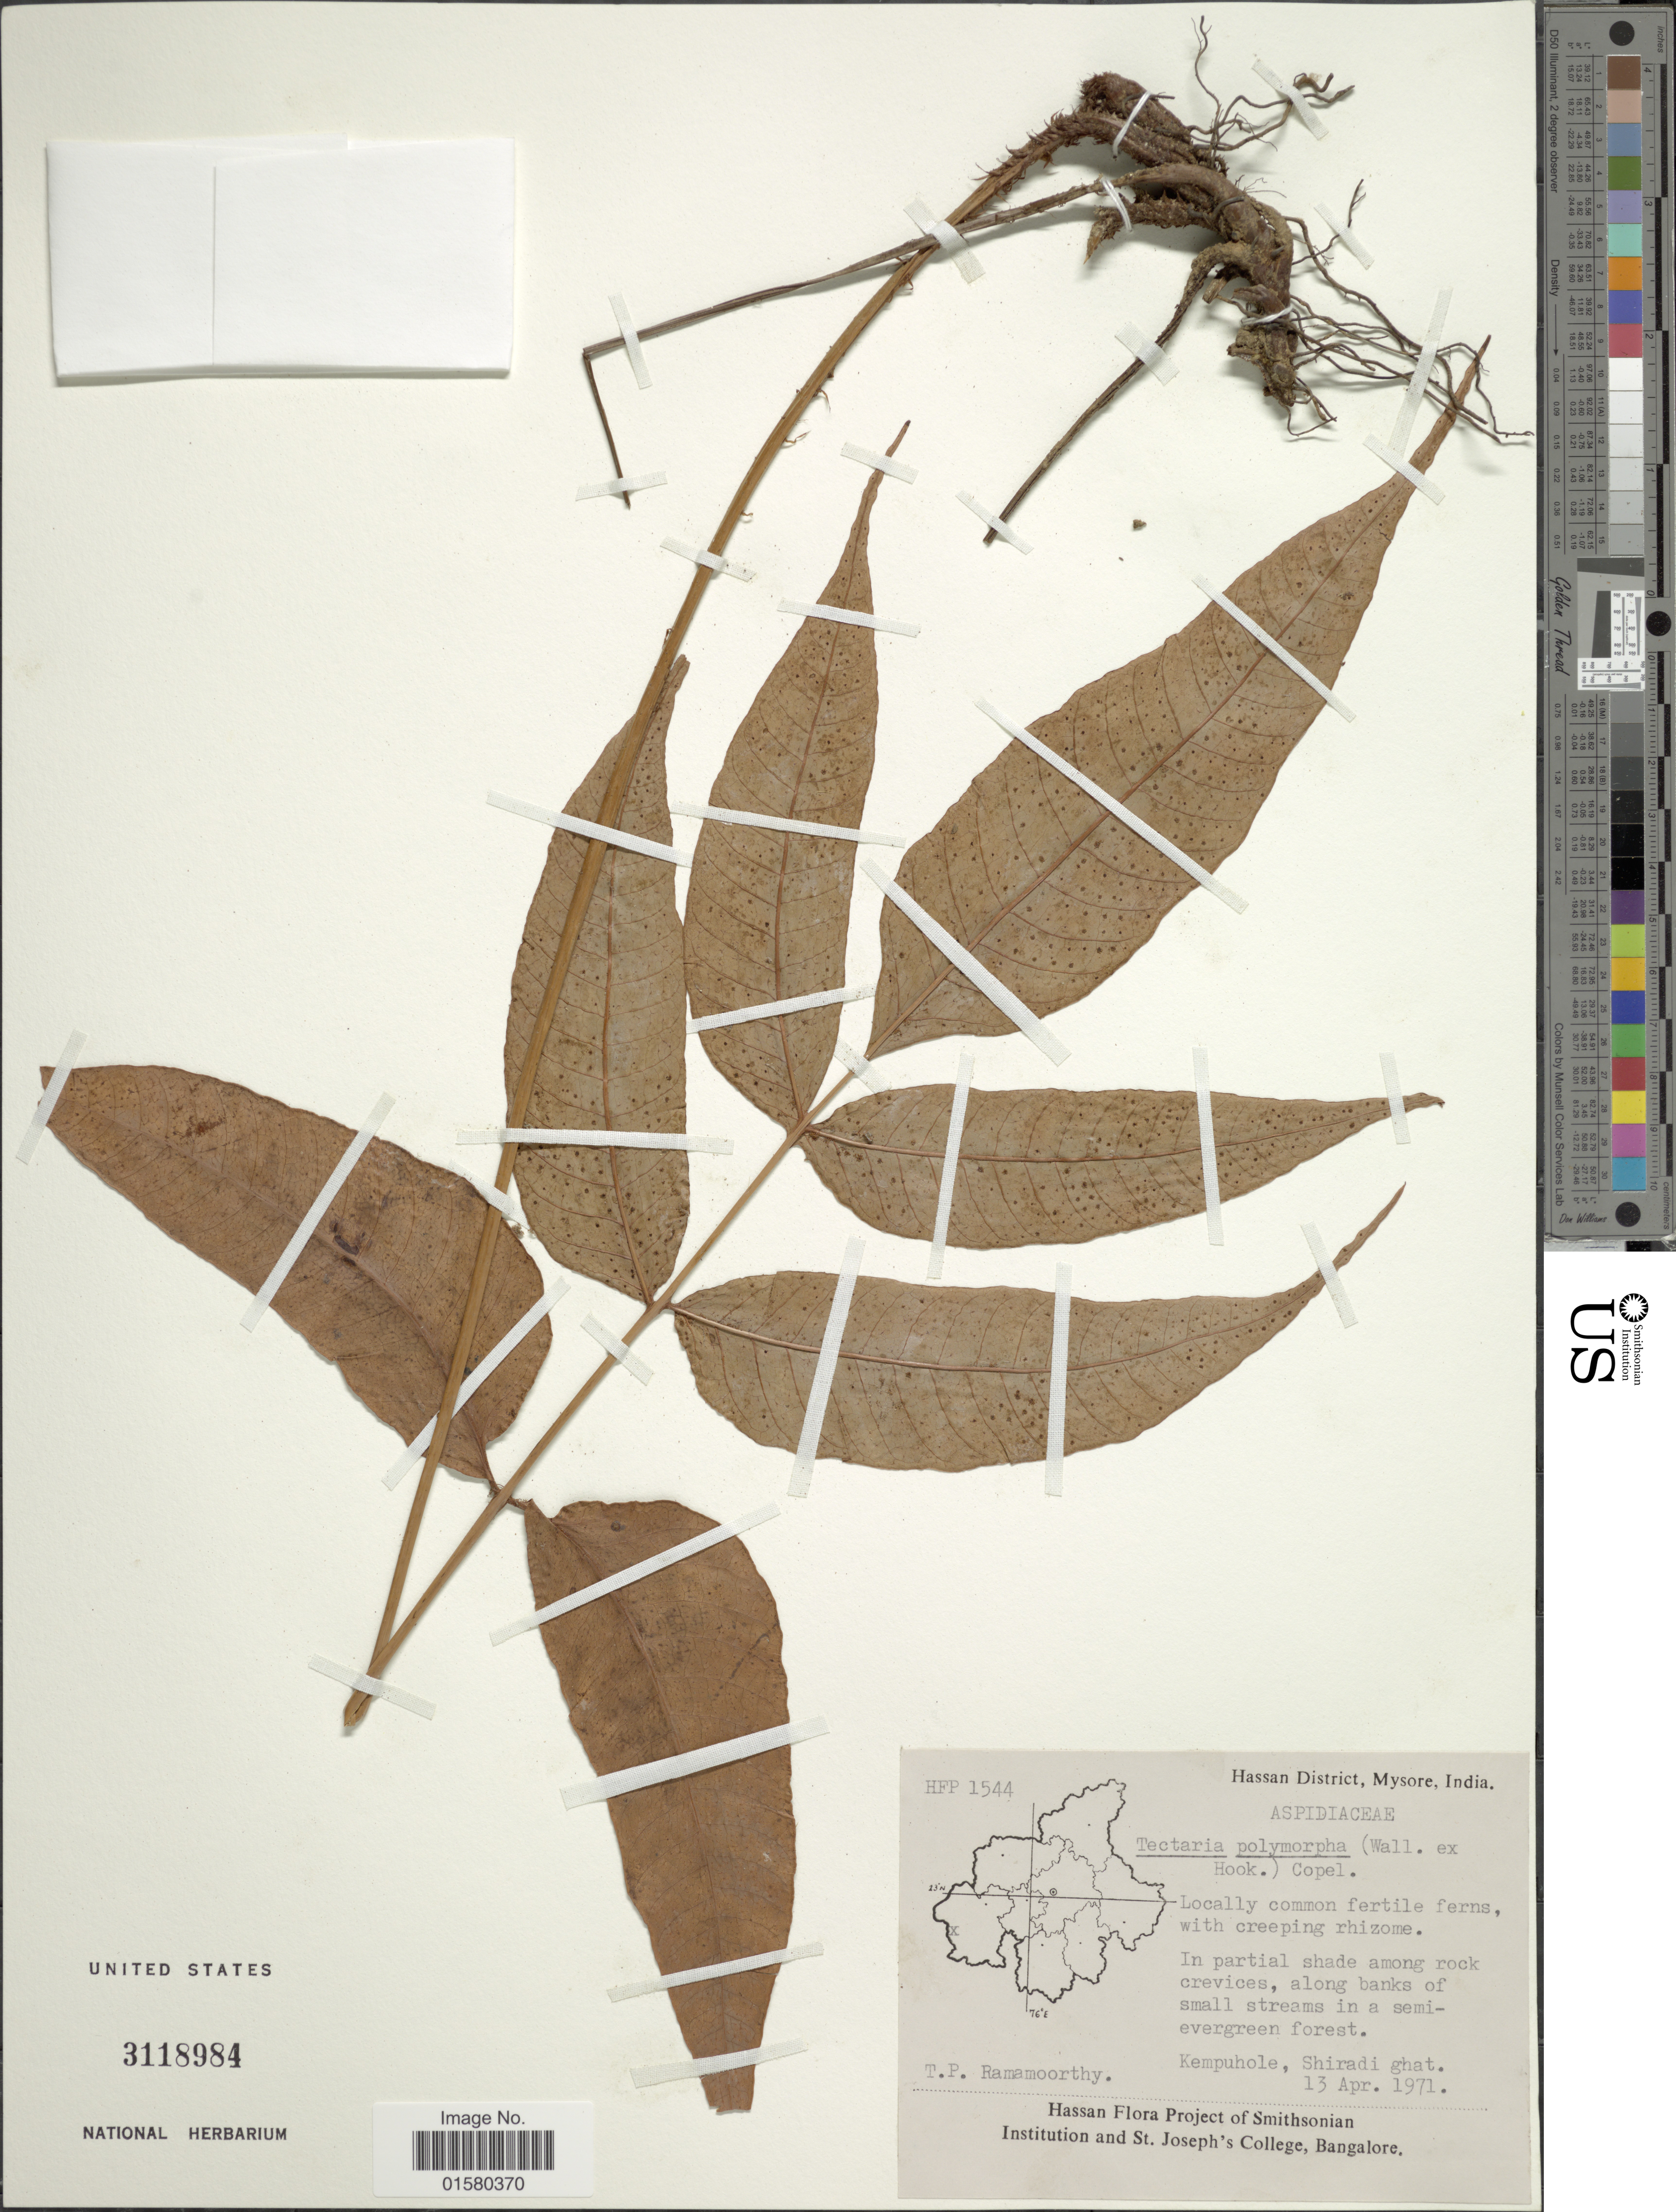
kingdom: Plantae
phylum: Tracheophyta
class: Polypodiopsida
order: Polypodiales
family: Tectariaceae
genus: Tectaria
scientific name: Tectaria polymorpha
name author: (Wall. ex Hook.) Copel.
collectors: T. P. Ramamoorthy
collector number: HFP1544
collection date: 1971-04-13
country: India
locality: Hassan District, Mysore, Kempuhole, Shiradi ghat.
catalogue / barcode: US 3118984